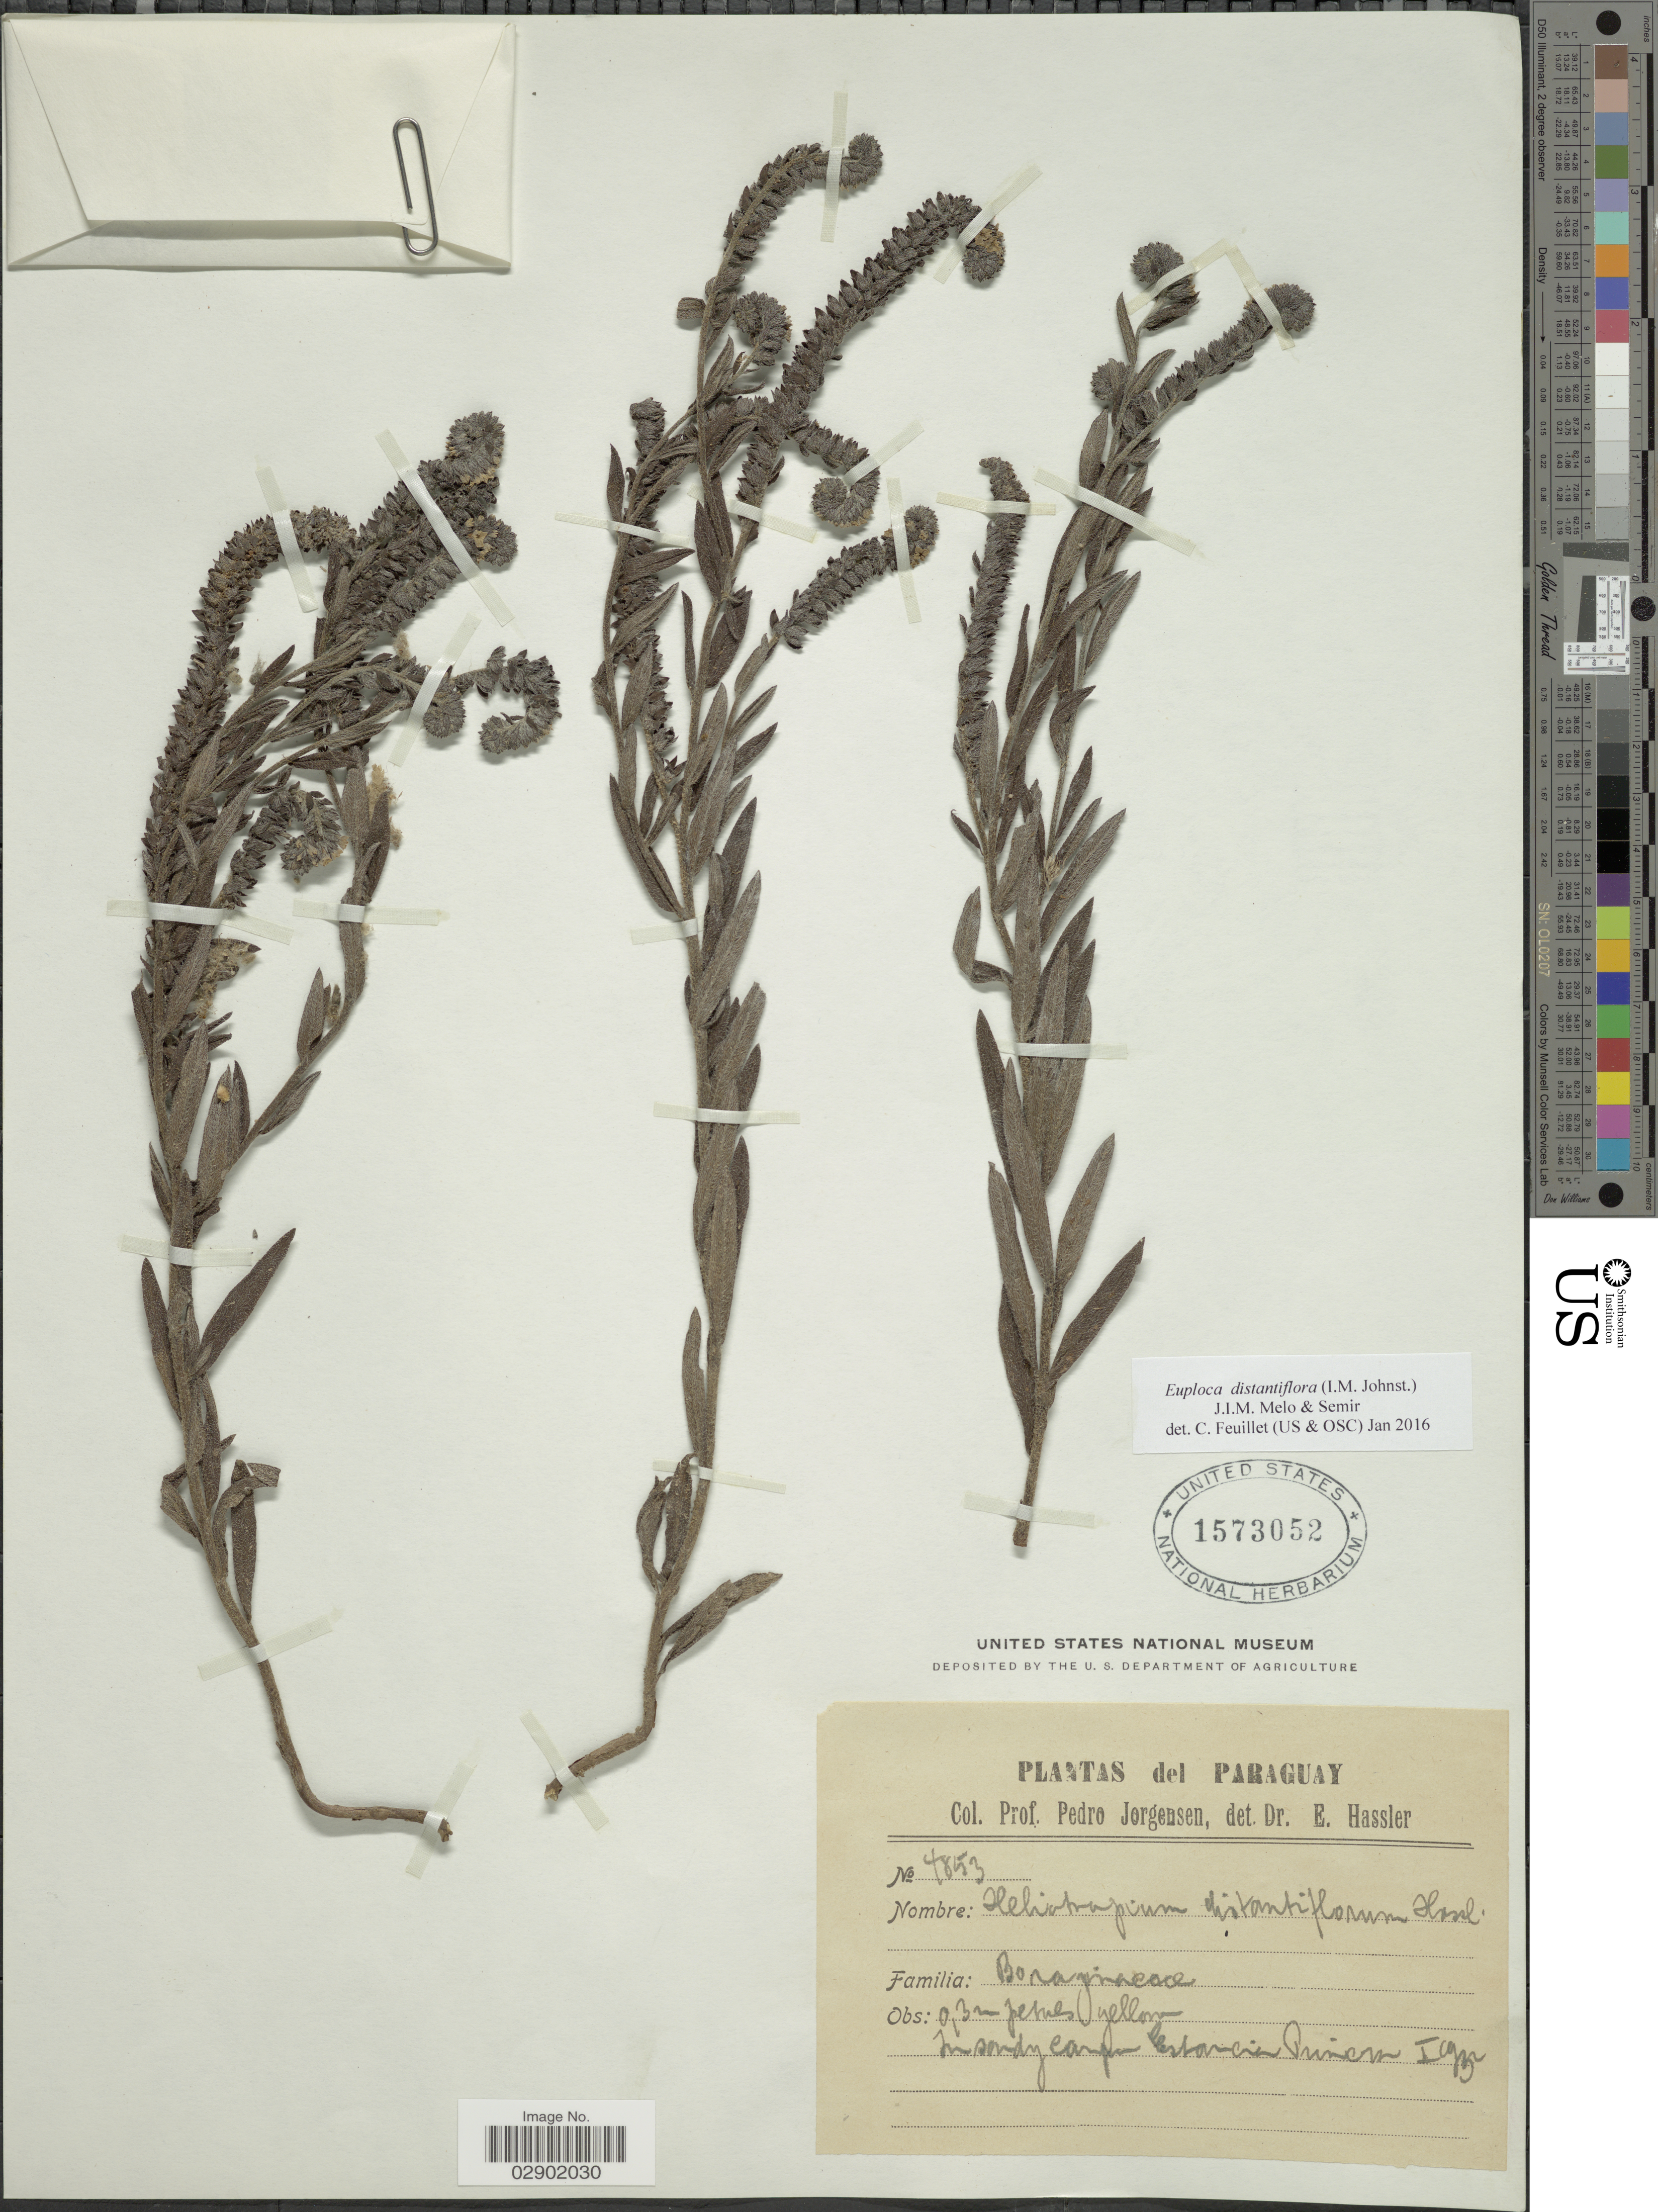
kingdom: Plantae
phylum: Tracheophyta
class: Magnoliopsida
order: Boraginales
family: Heliotropiaceae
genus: Euploca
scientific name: Euploca distantiflora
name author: J.I.M. Melo & R. Degen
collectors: P. Jörgensen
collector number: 4853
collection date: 1932-01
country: Paraguay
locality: In sandy campo Estancia Princen. [interpreted]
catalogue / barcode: US 1573052